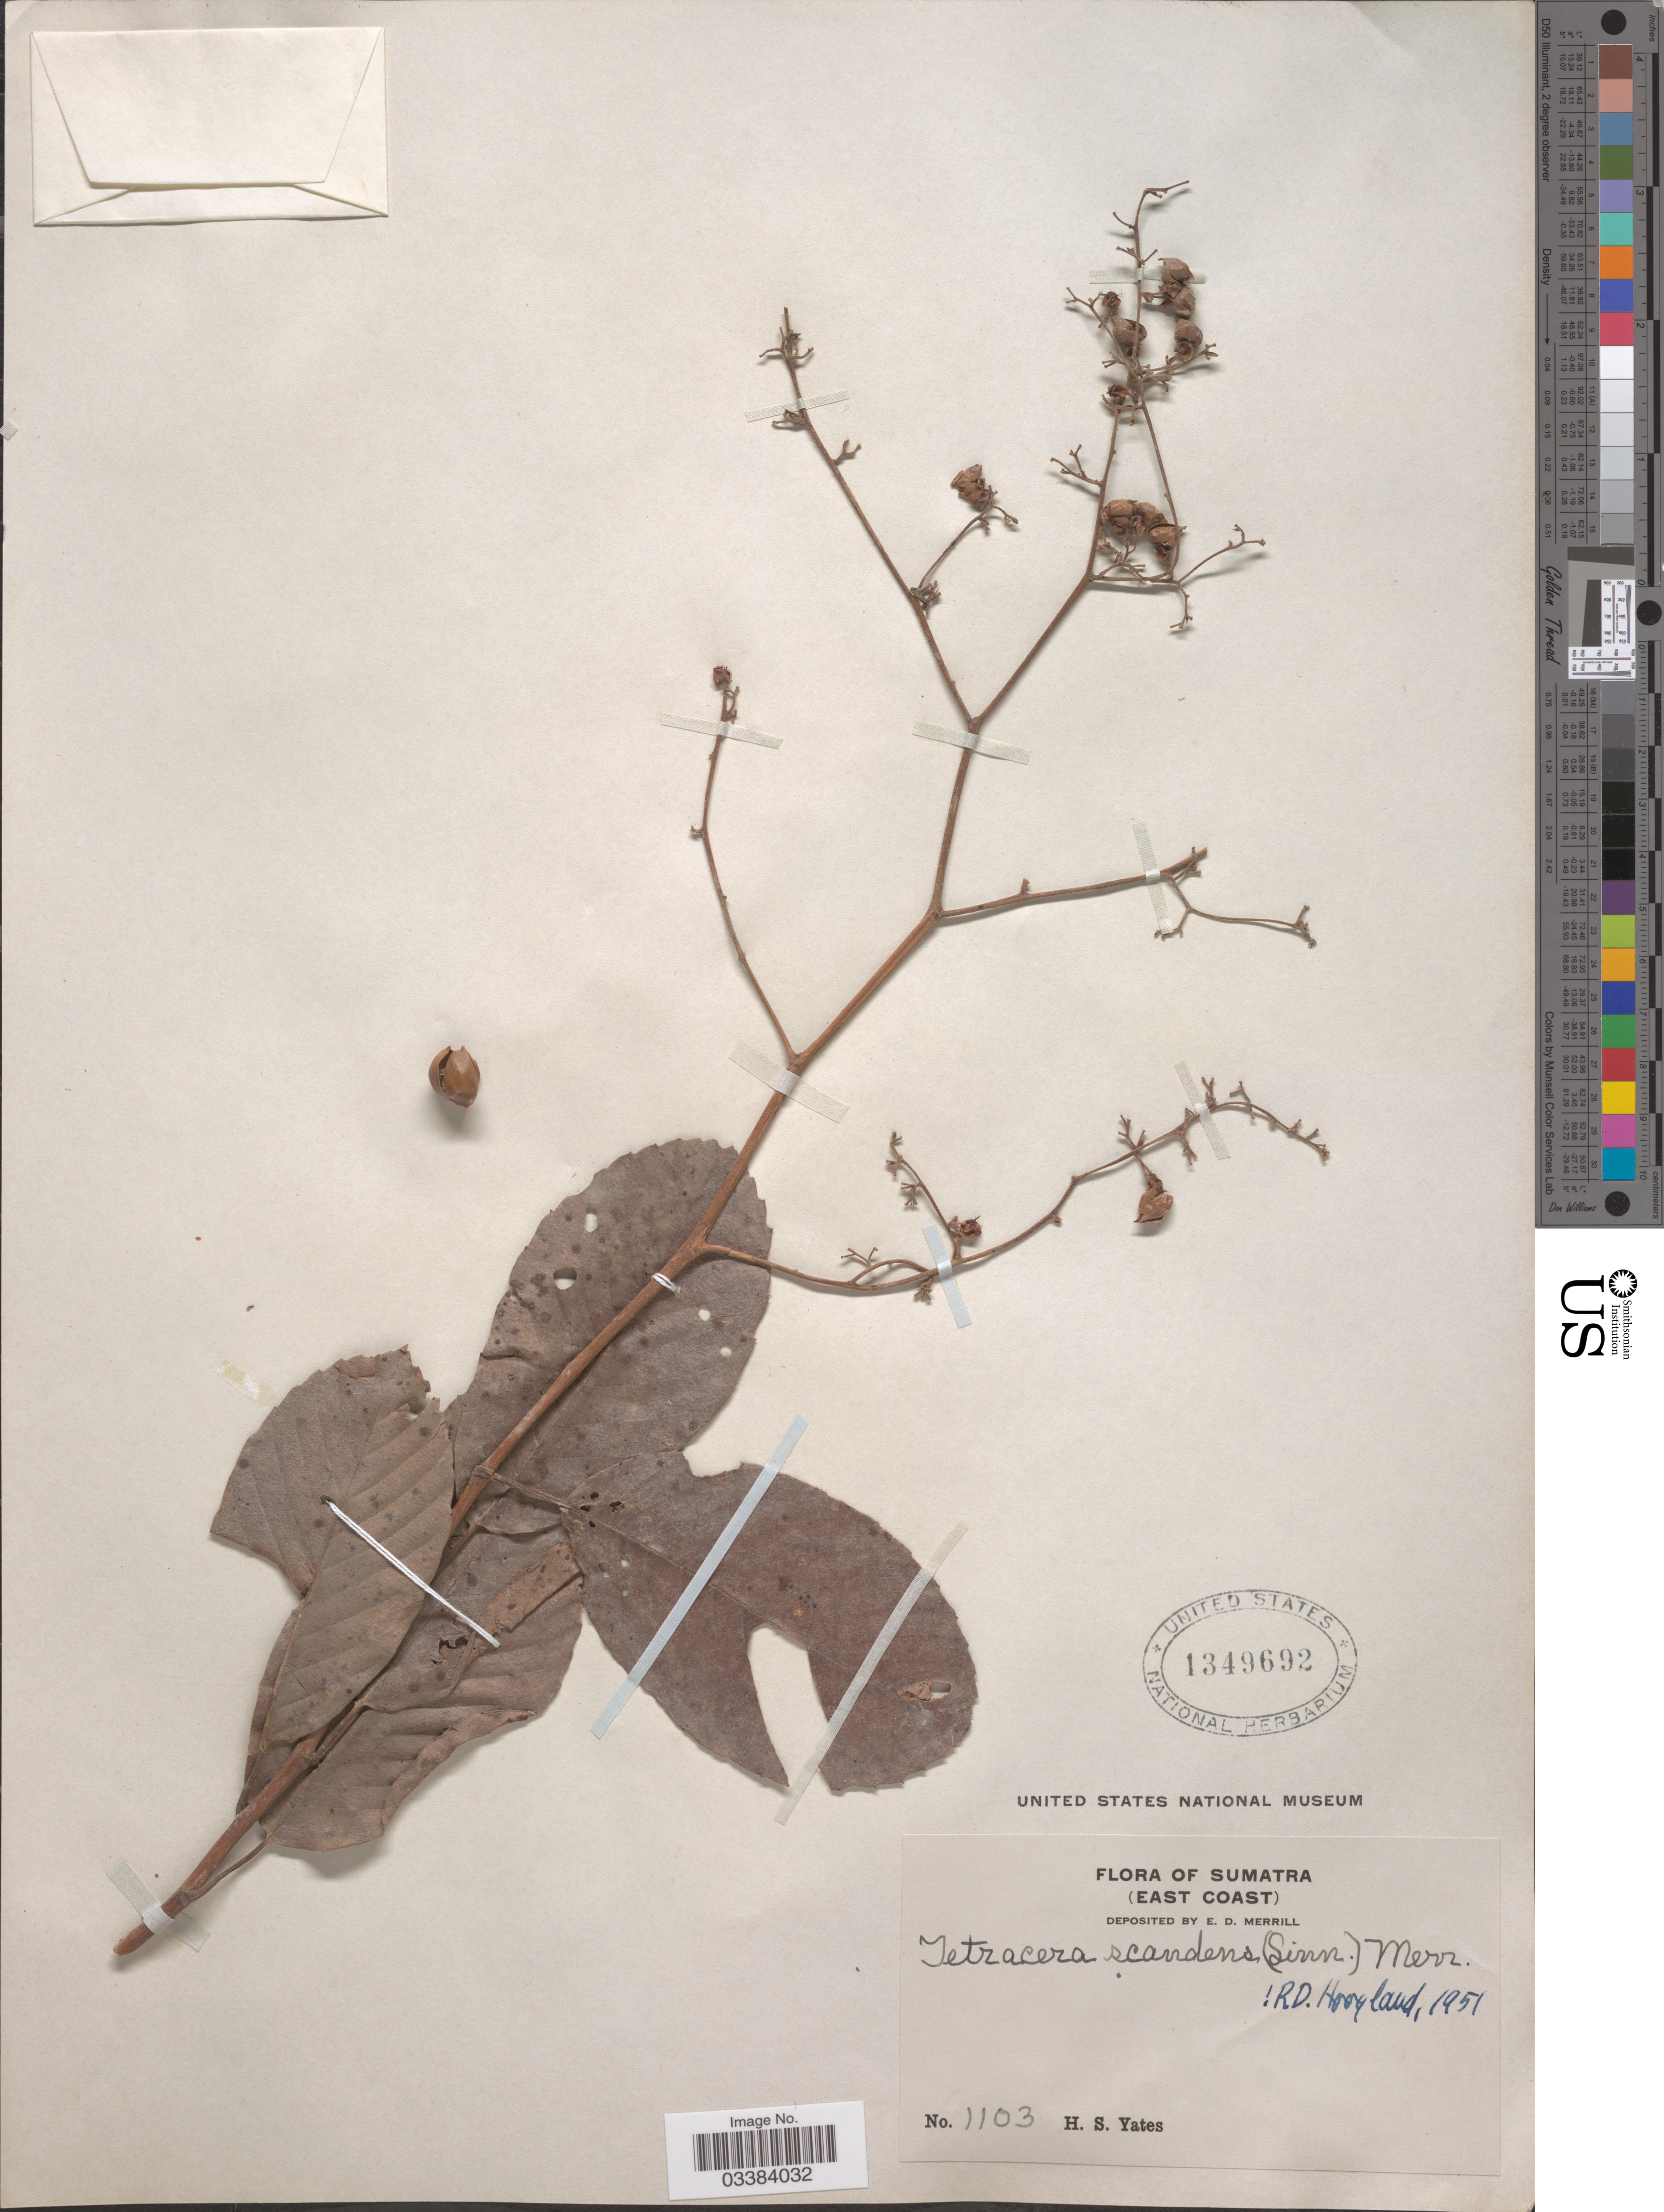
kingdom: Plantae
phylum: Tracheophyta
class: Magnoliopsida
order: Dilleniales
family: Dilleniaceae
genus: Tetracera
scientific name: Tetracera scandens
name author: (L.) Merr.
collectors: H. S. Yates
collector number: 1103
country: Indonesia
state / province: Sumatra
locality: (East Coast).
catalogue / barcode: US 1349692